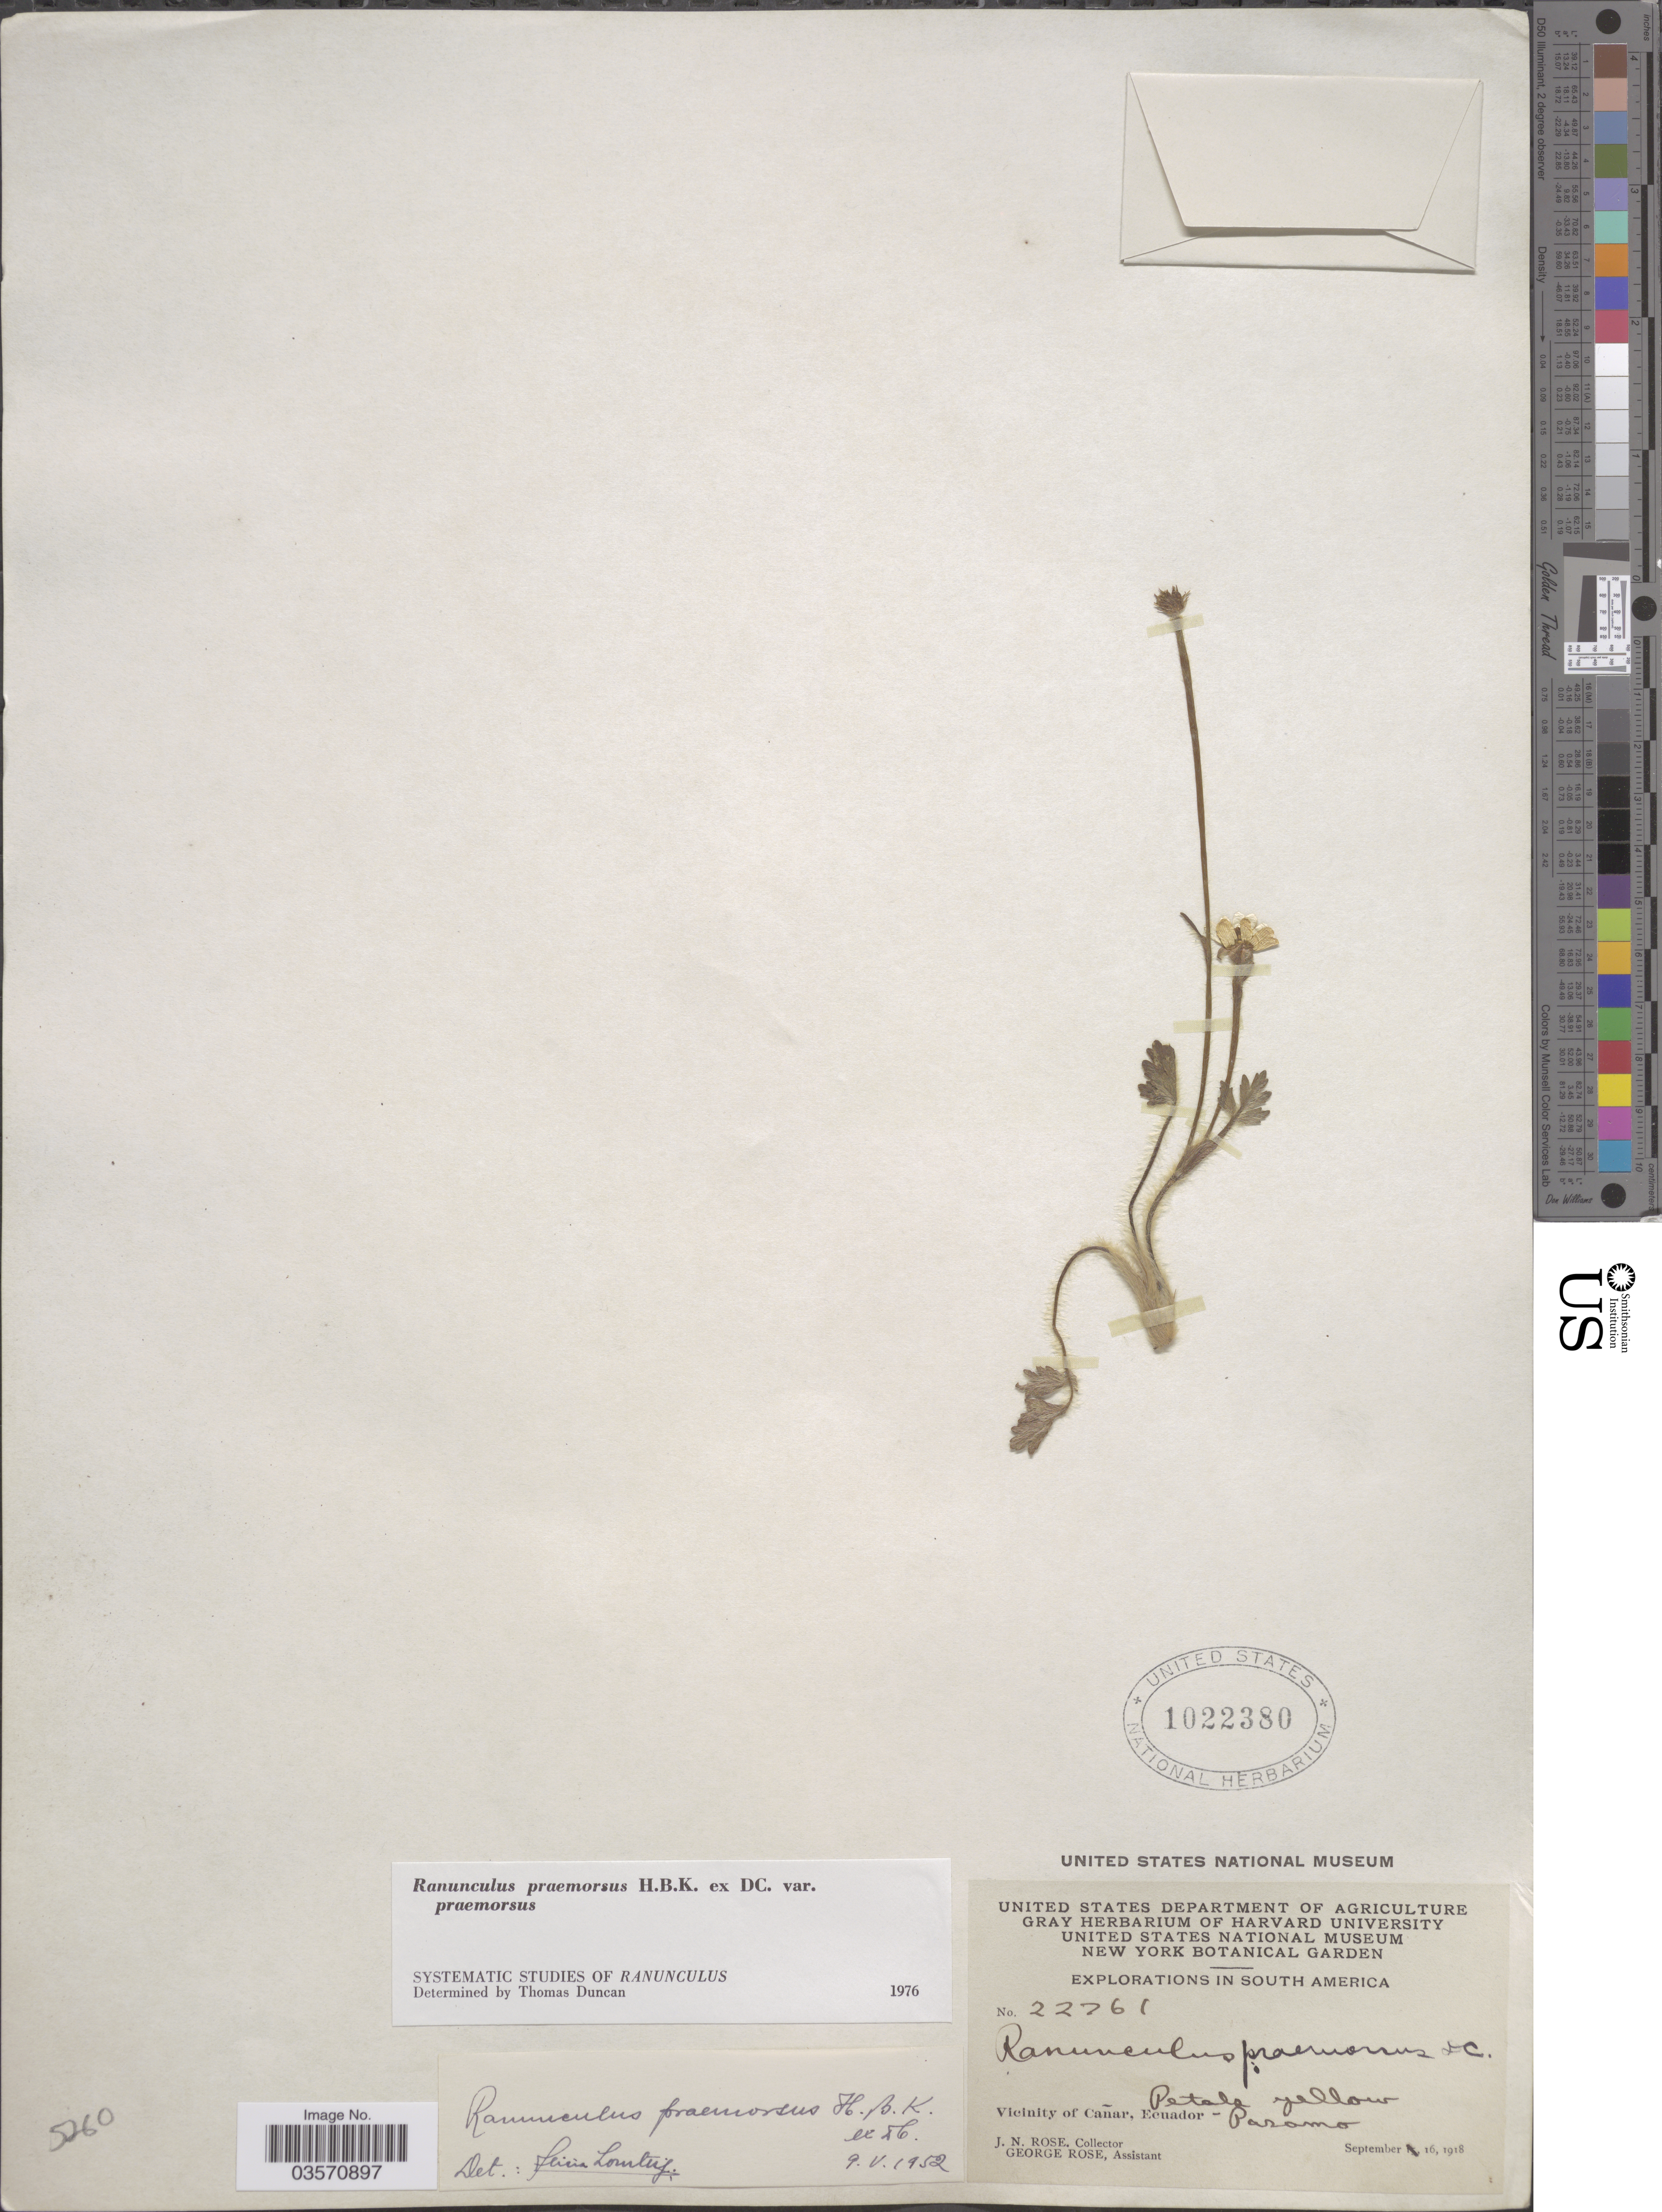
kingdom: Plantae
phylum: Tracheophyta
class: Magnoliopsida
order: Ranunculales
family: Ranunculaceae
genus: Ranunculus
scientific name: Ranunculus praemorsus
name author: Kunth ex DC.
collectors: J. N. Rose & G. Rose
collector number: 22761*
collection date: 1918-09-16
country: Ecuador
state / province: Cañar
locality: South America. Vicinity of Cañar. Paramo.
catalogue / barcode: US 1022380